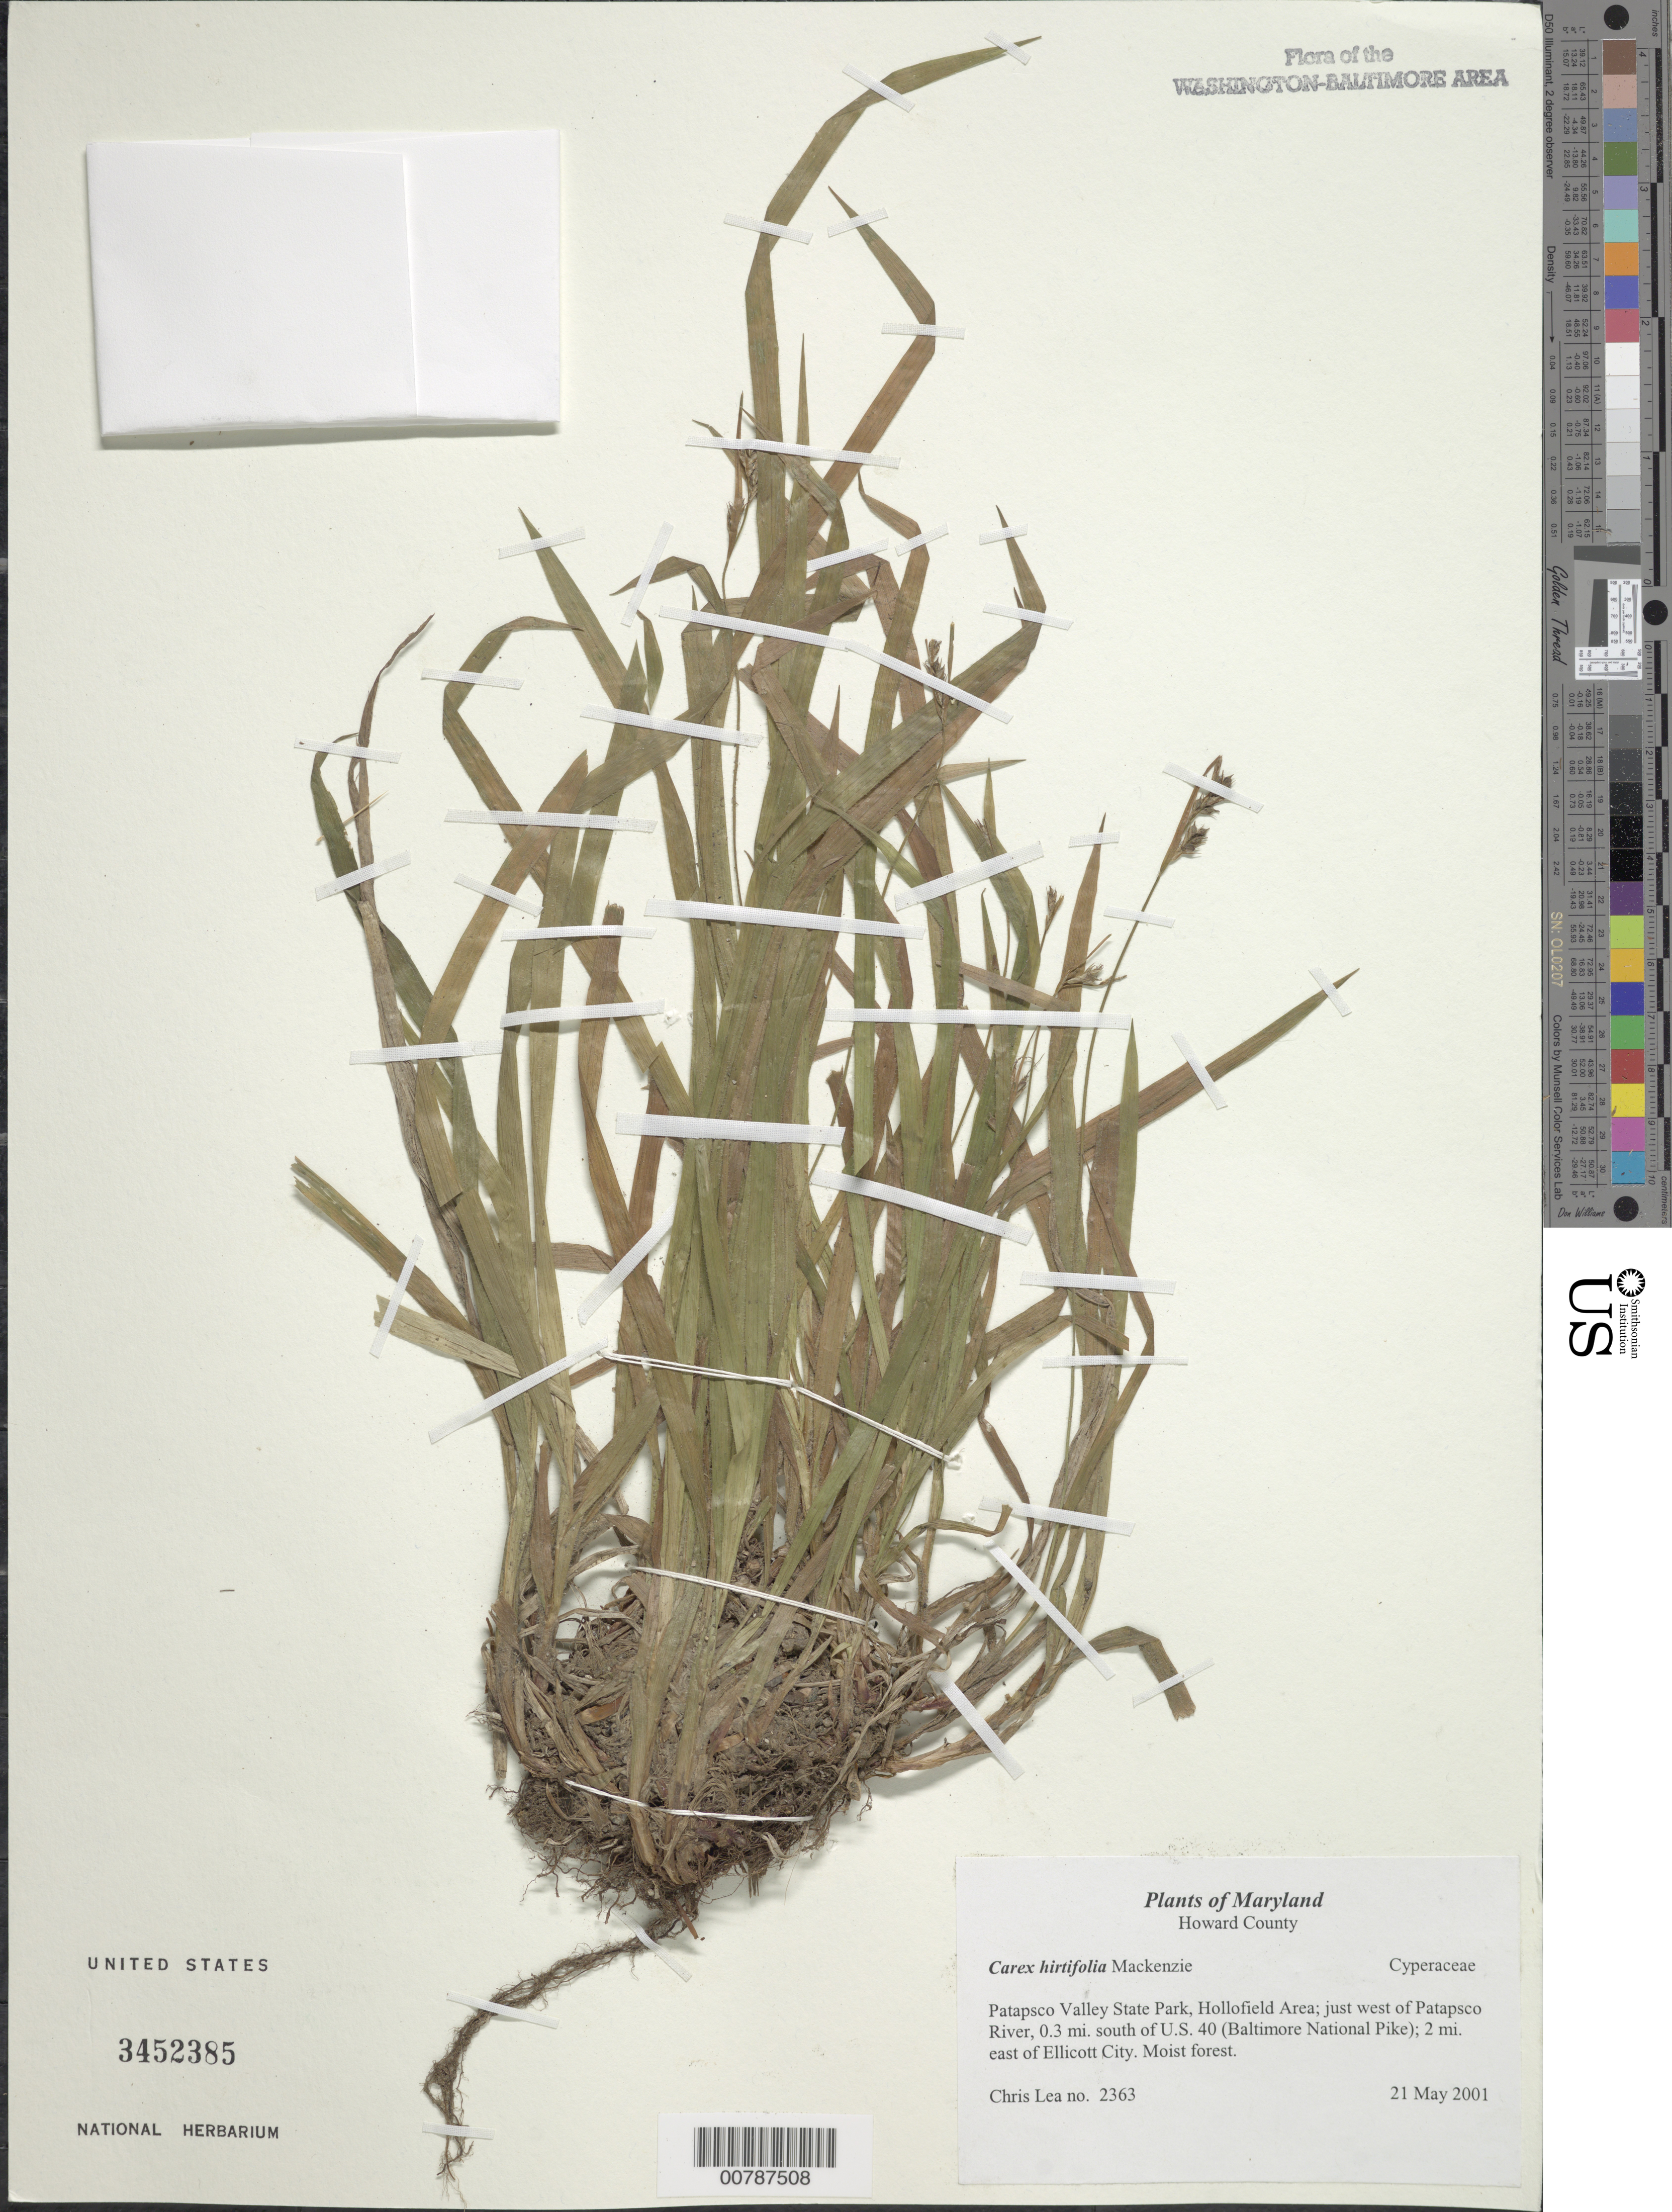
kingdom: Plantae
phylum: Tracheophyta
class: Liliopsida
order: Poales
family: Cyperaceae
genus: Carex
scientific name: Carex hirtifolia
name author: Mack.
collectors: C. Lea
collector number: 2363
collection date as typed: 21 May 2001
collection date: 2001-05-21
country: United States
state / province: Maryland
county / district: Howard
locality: Patapsco Valley State Park, Hollofield Area; just west of Patapsco River, 0.3 miles south of U.S. 40 (Baltimore National Pike); 2 miles east of Ellicott City.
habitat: Moist forest.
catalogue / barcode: US 3452385